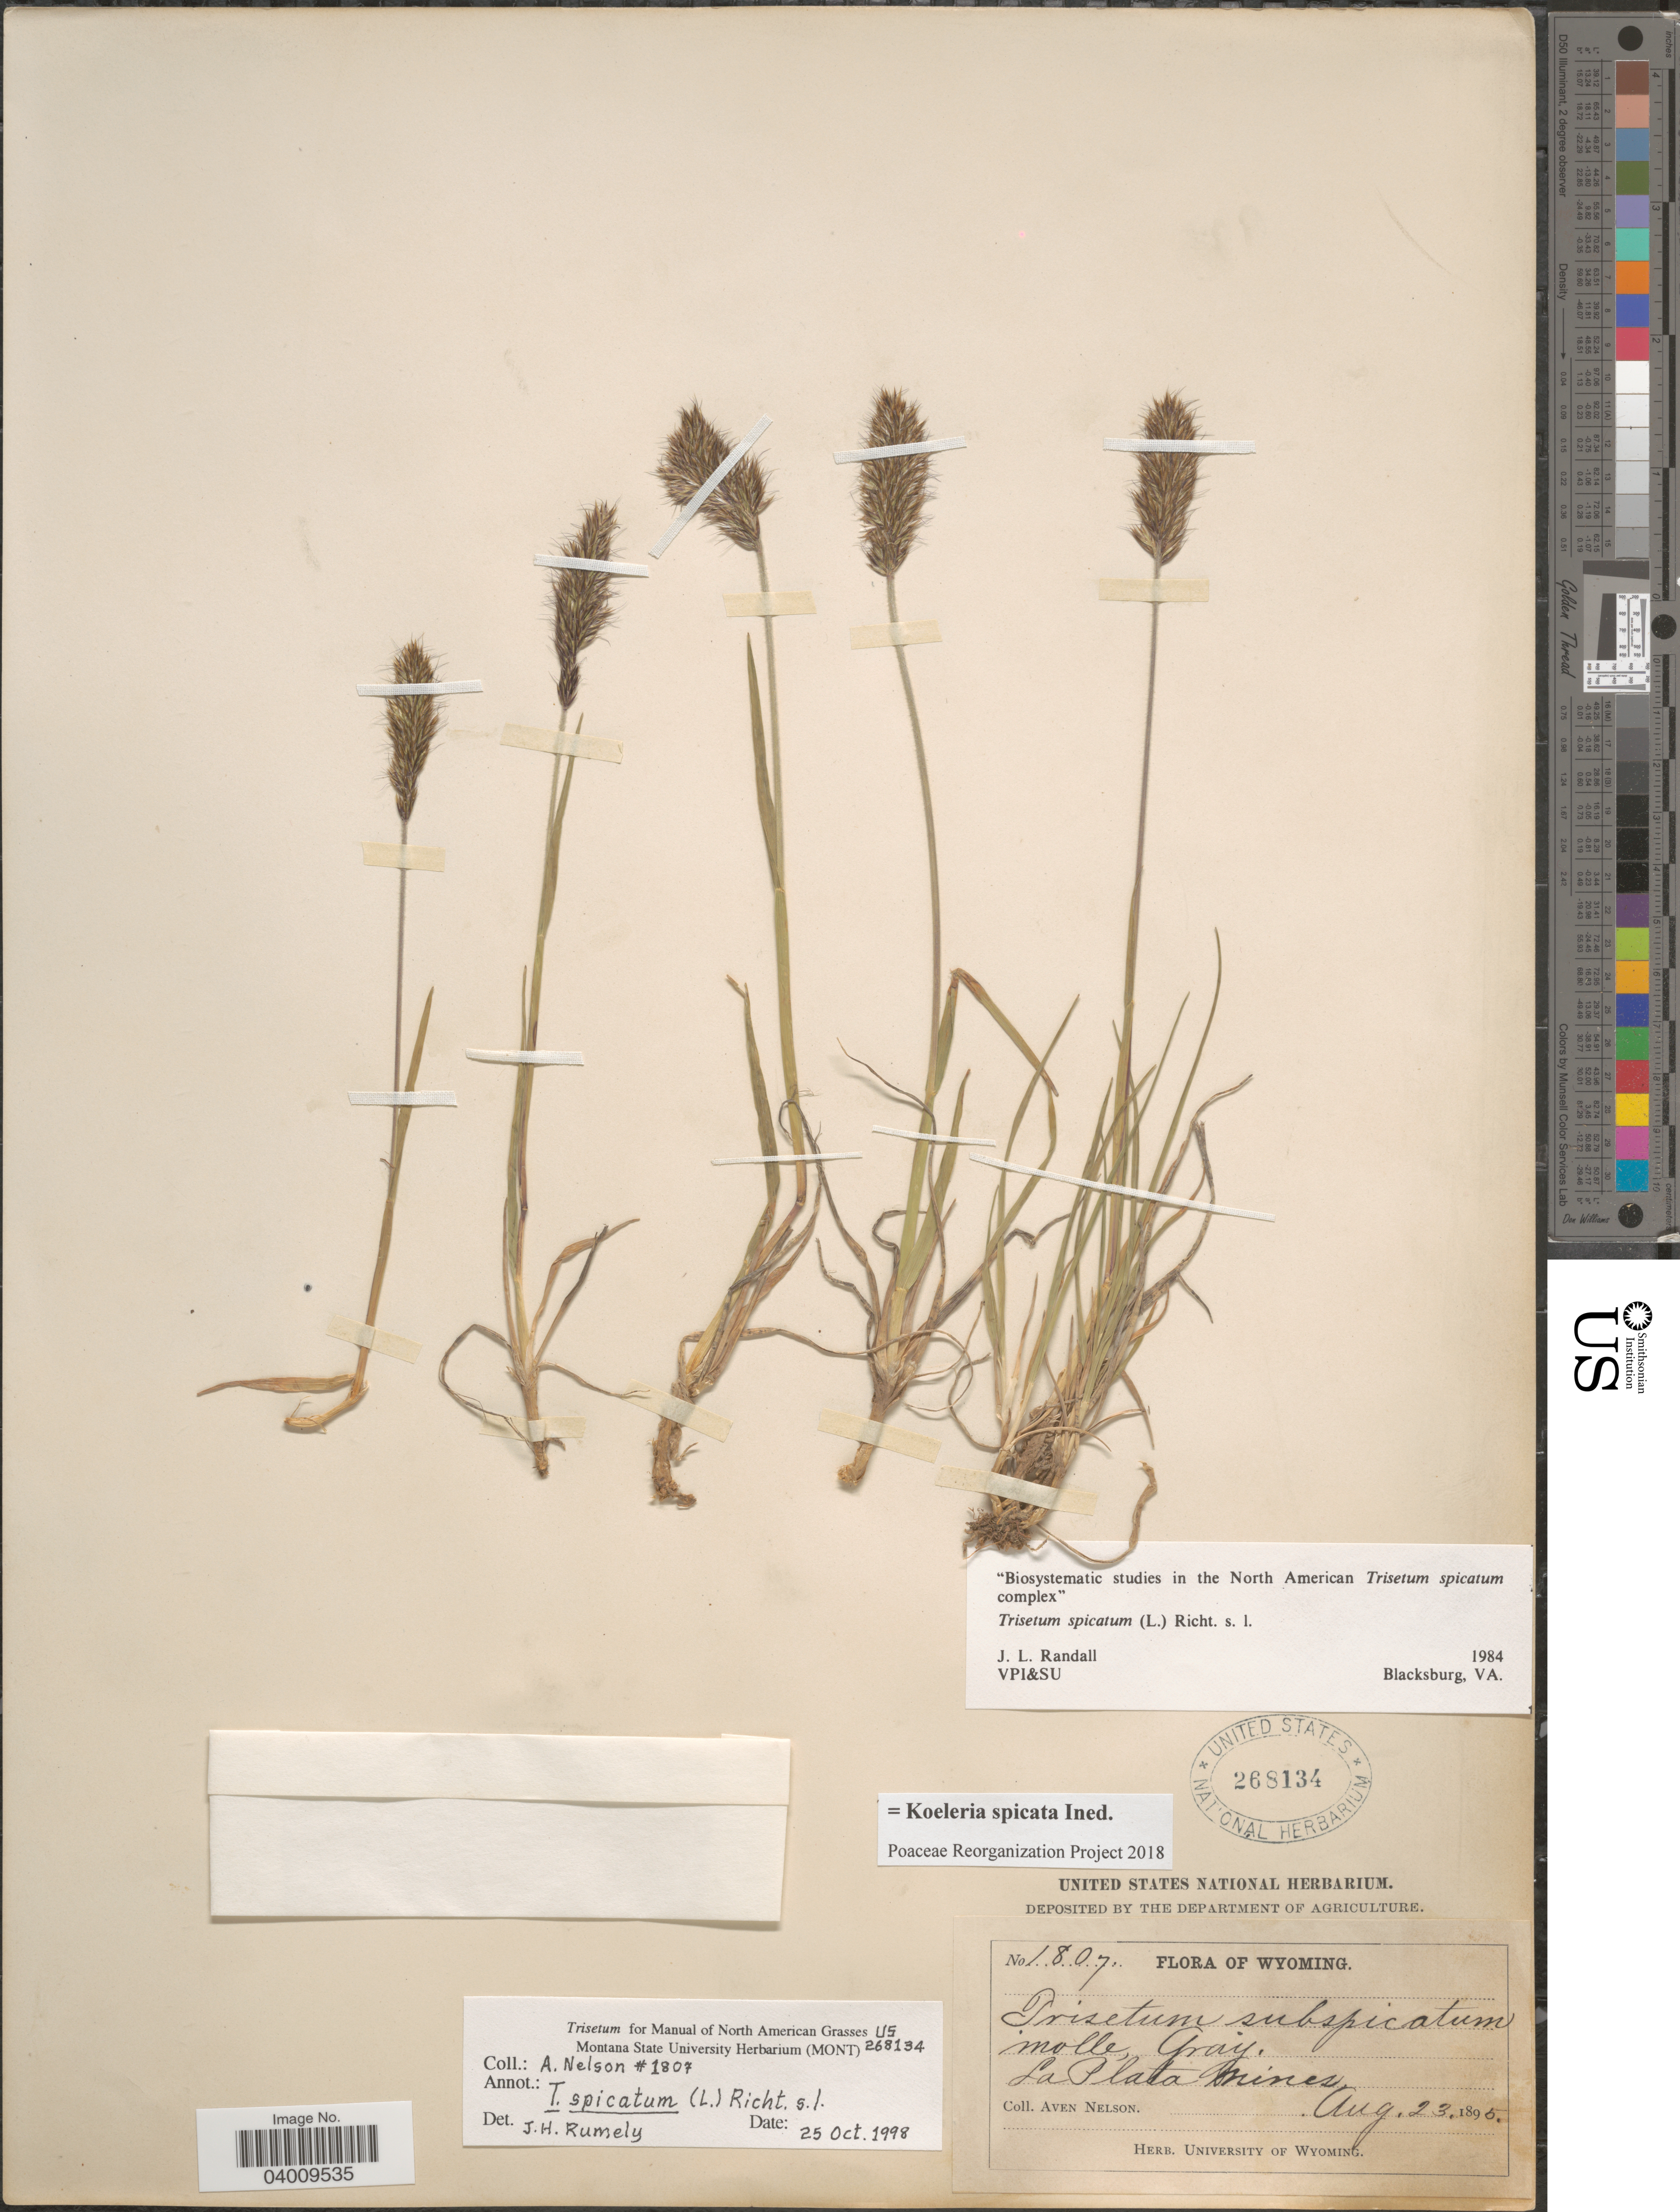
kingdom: Plantae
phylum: Tracheophyta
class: Liliopsida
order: Poales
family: Poaceae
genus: Koeleria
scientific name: Koeleria spicata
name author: (L.) Barberá et al.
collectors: A. Nelson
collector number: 1807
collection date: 1895-08-23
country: United States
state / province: Wyoming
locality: La Plata Mines.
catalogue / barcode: US 268134